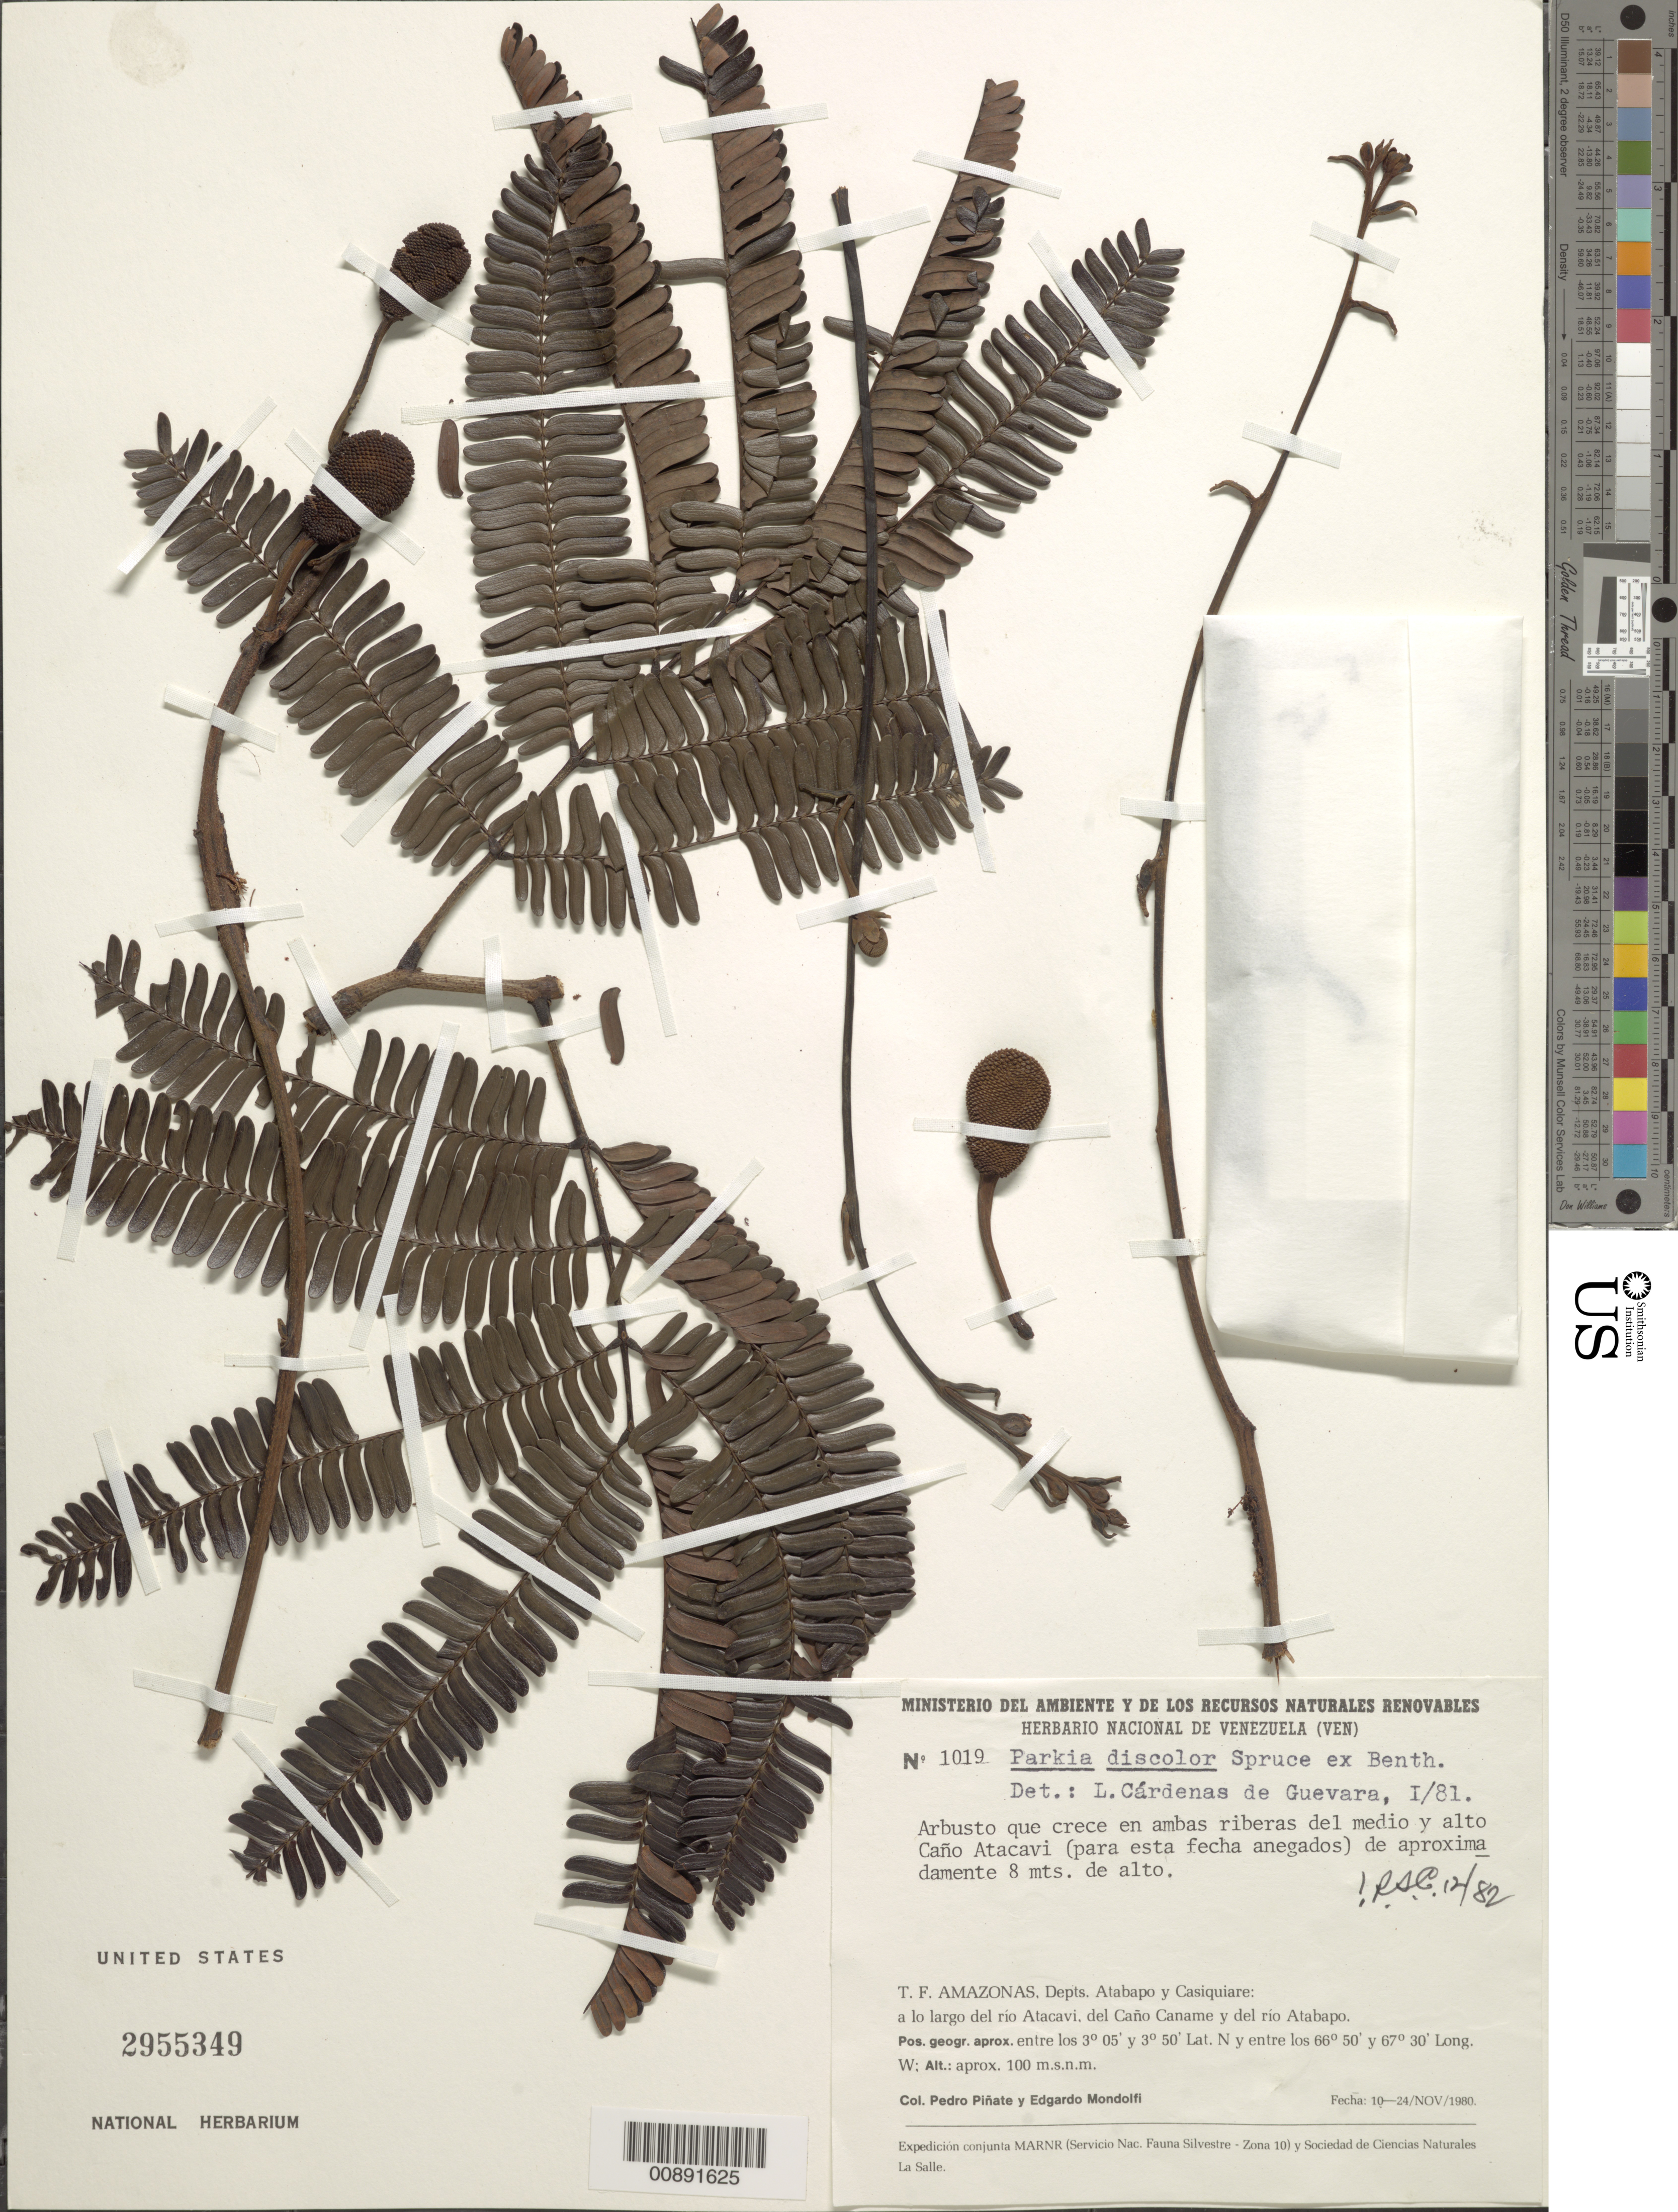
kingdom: Plantae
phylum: Tracheophyta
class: Magnoliopsida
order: Fabales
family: Fabaceae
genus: Parkia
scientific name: Parkia discolor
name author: Spruce ex Benth.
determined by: Cowan, R. S.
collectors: P. Piñate & E. Mondolfi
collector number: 1019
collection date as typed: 10-Nov-80 to 24-Nov-80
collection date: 1980-11-10/1980-11-24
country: Venezuela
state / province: Amazonas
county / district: Atabapo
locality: Río Atacavi, Caño Caname & Río Atabapo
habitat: Crece en ambas riberas (para esta fecha anegados)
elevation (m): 100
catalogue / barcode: US 2955349